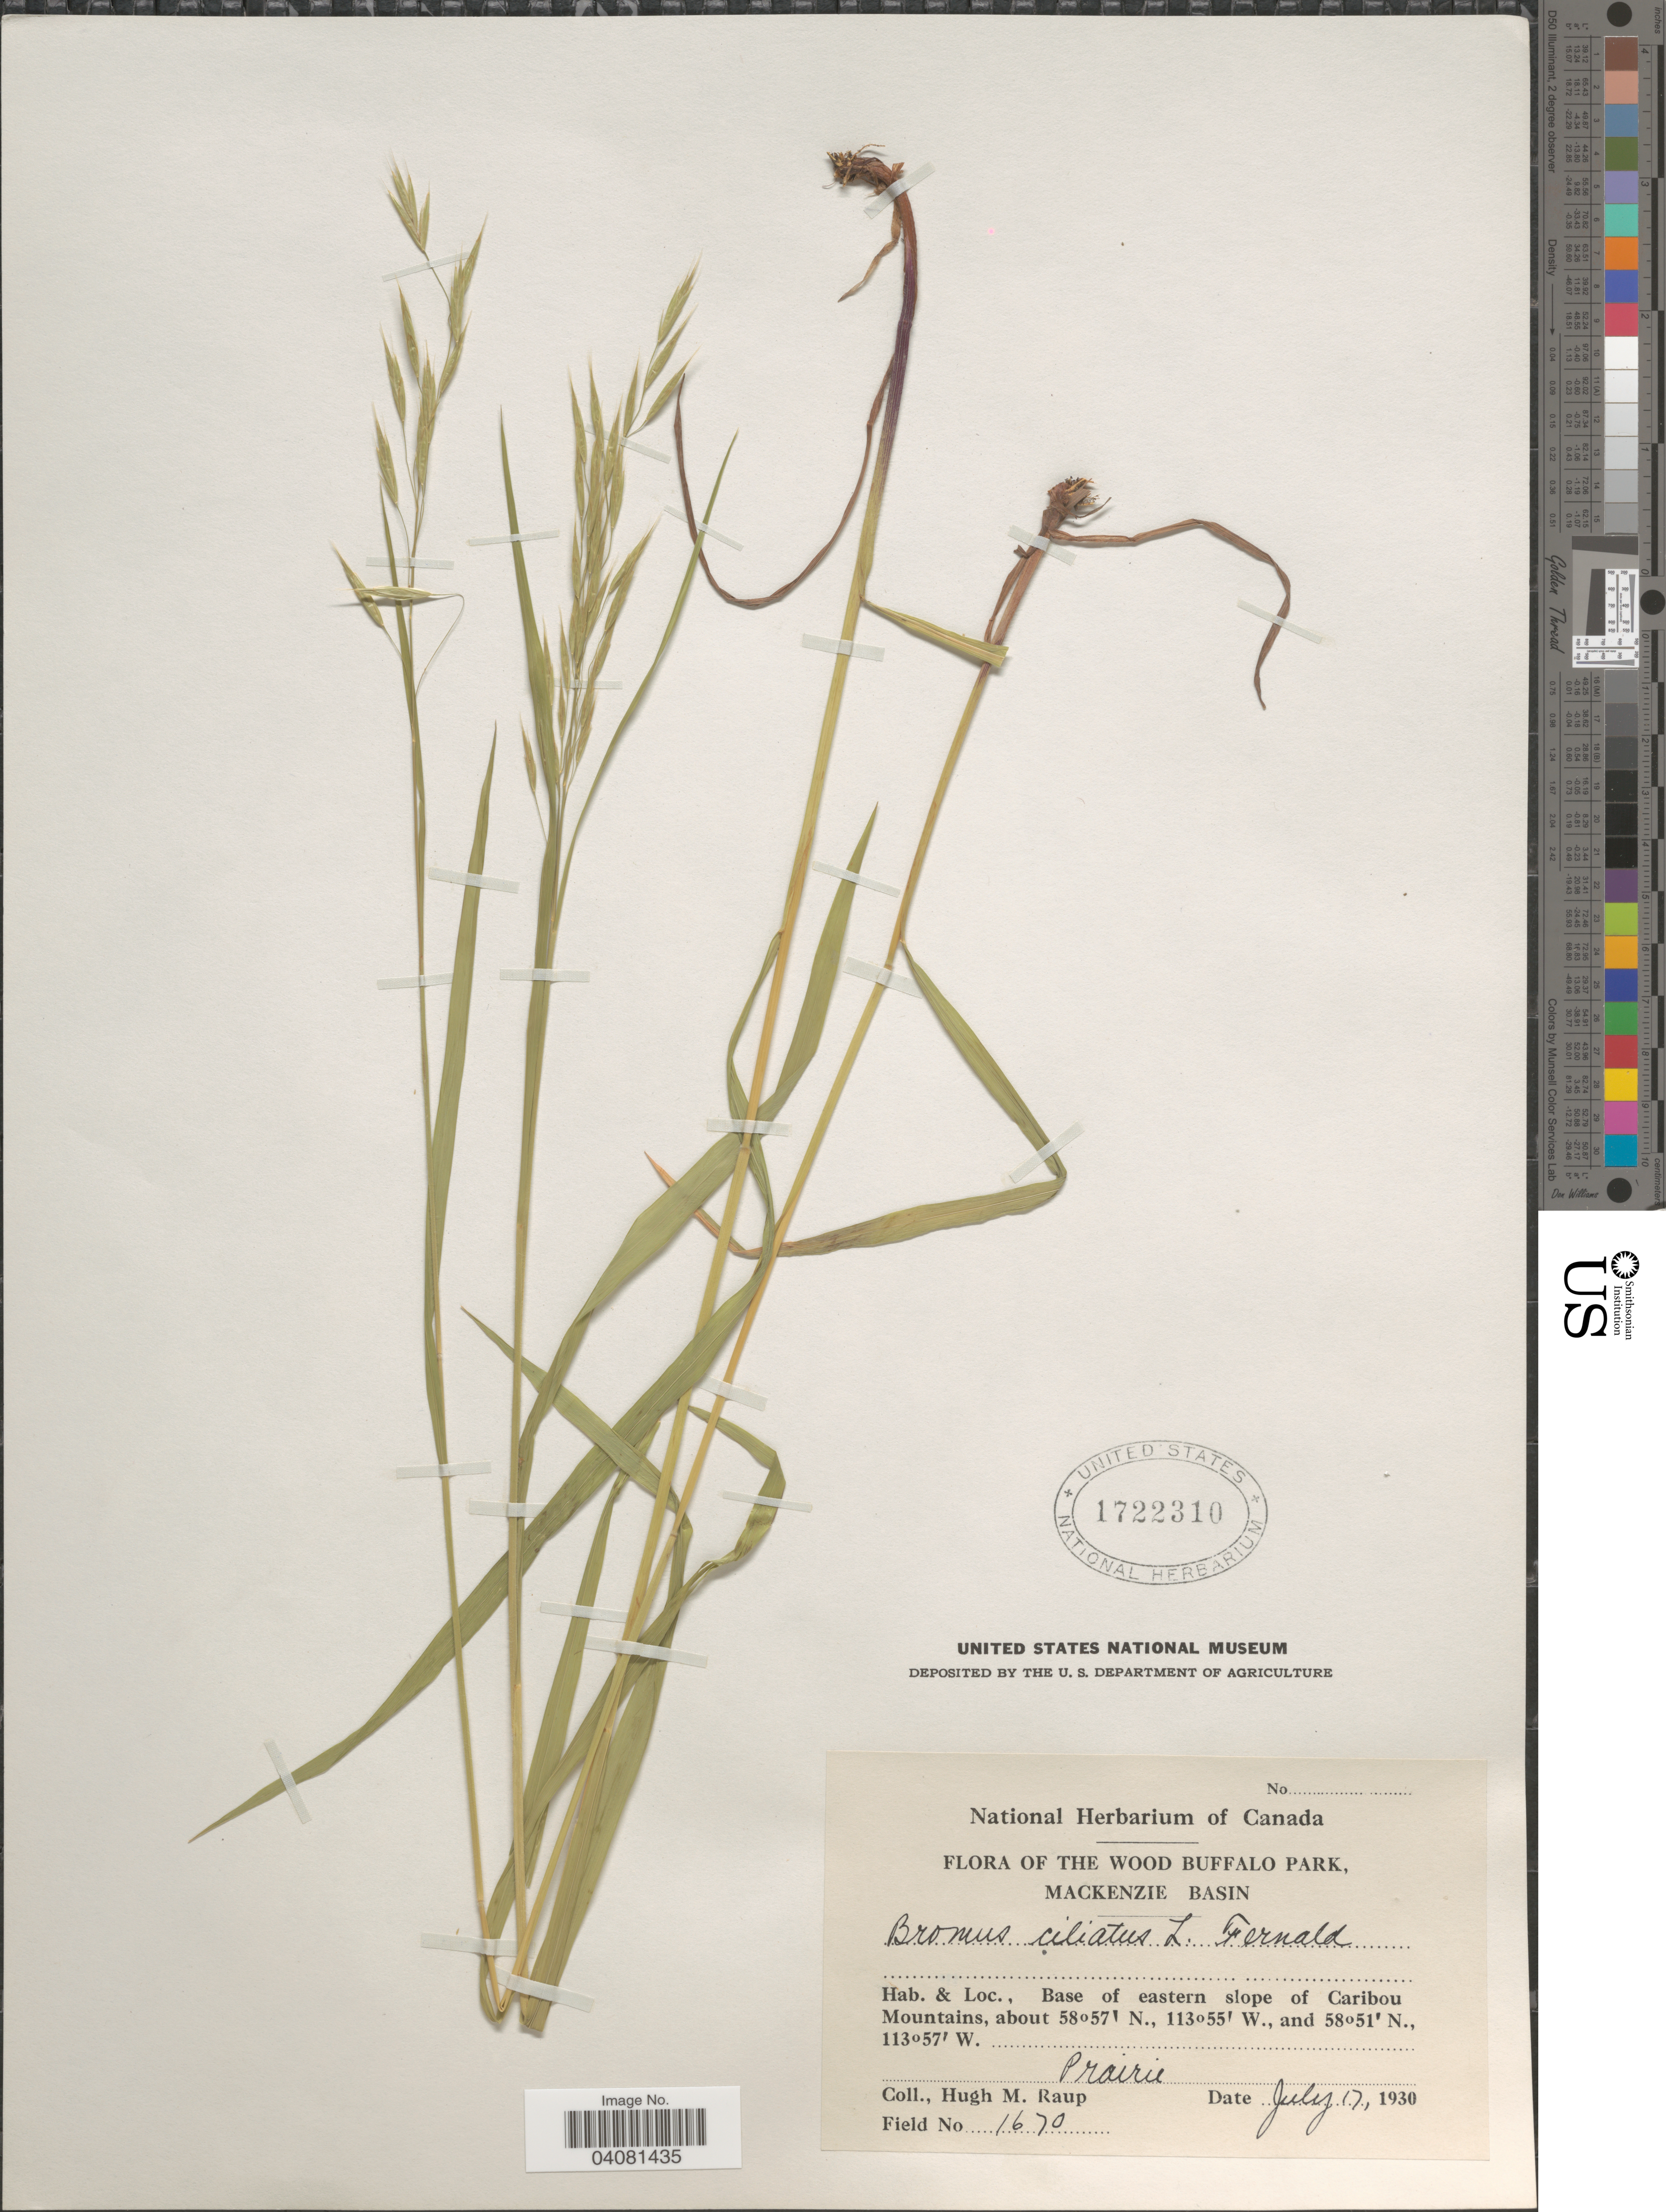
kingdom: Plantae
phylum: Tracheophyta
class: Liliopsida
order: Poales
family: Poaceae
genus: Bromus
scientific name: Bromus ciliatus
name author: L.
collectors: H. Raup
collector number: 1670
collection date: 1930-07-17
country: Canada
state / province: Alberta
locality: Wood Buffalo Park, Mackenzie Basin. Base of eastern slope of Caribou Mountains.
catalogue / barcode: US 1722310